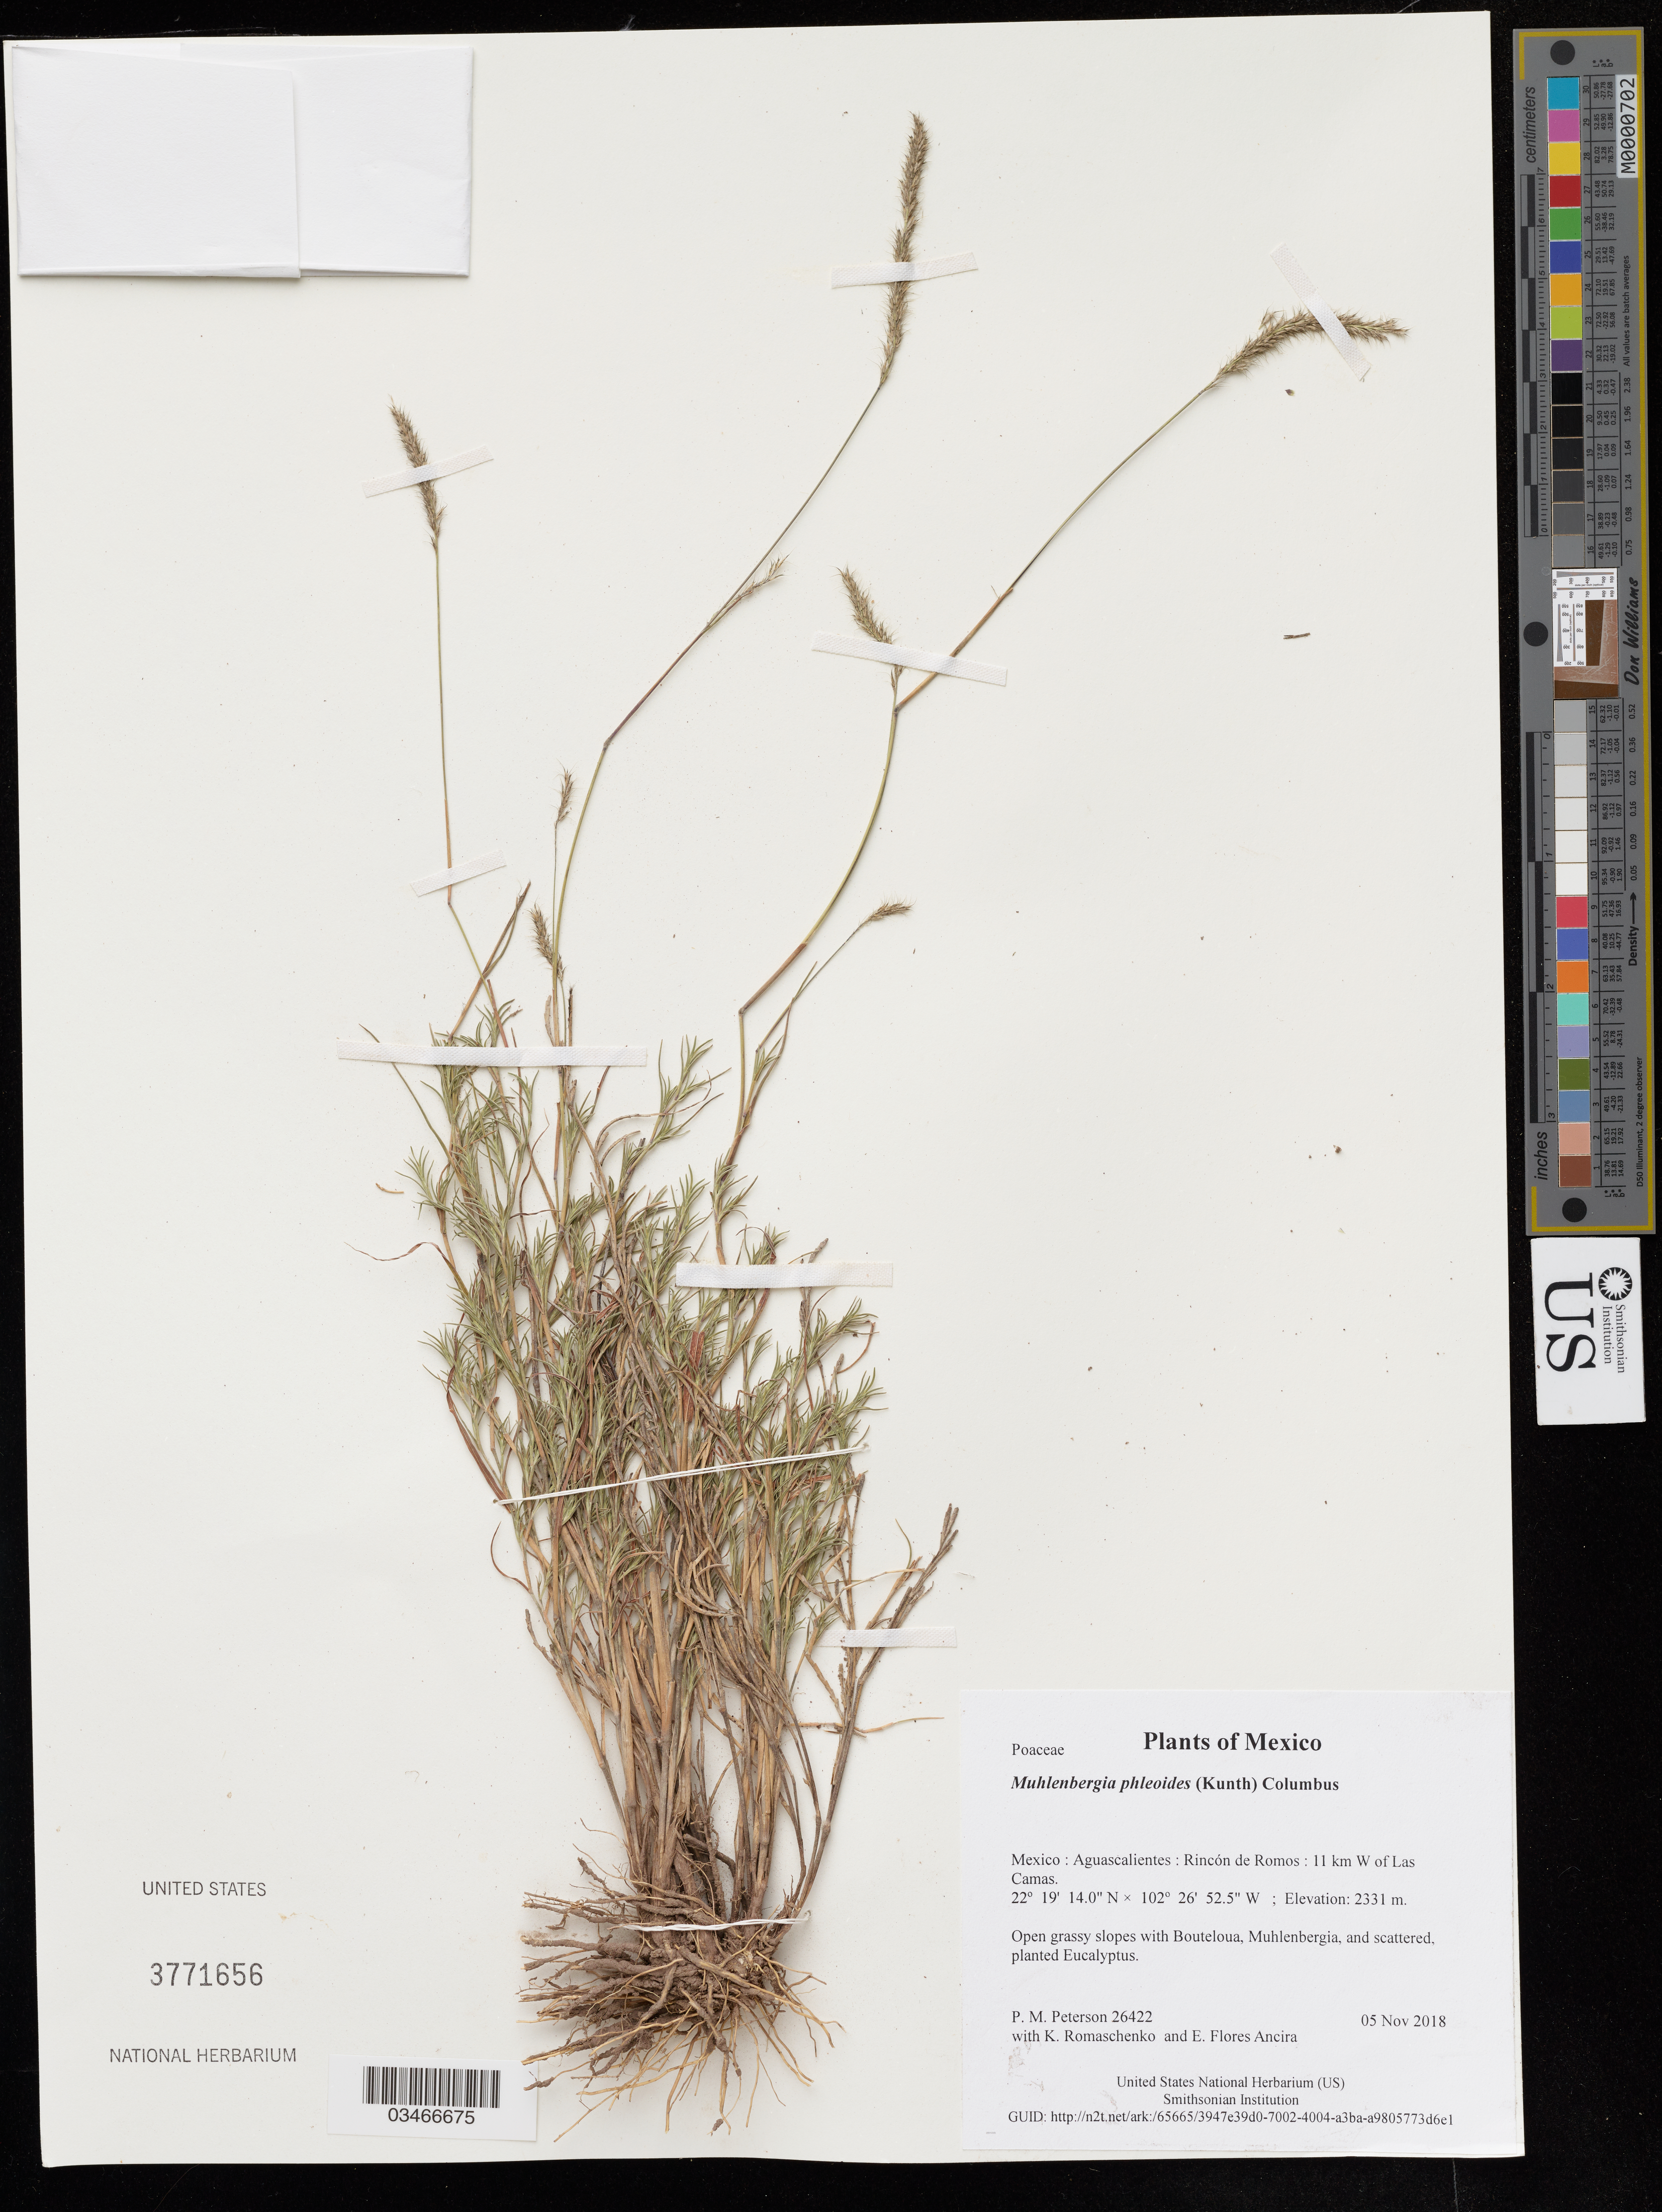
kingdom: Plantae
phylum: Tracheophyta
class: Liliopsida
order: Poales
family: Poaceae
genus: Muhlenbergia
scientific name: Muhlenbergia phleoides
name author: (Kunth) Columbus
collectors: P. M. Peterson, K. Romaschenko & E. Flores Ancira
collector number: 26422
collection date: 2018-11-05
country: Mexico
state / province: Aguascalientes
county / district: Rincón de Romos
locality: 11 km W of Las Camas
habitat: Open grassy slopes with Bouteloua, Muhlenbergia, and scattered, planted Eucalyptus.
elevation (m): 2331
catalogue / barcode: US 3771656